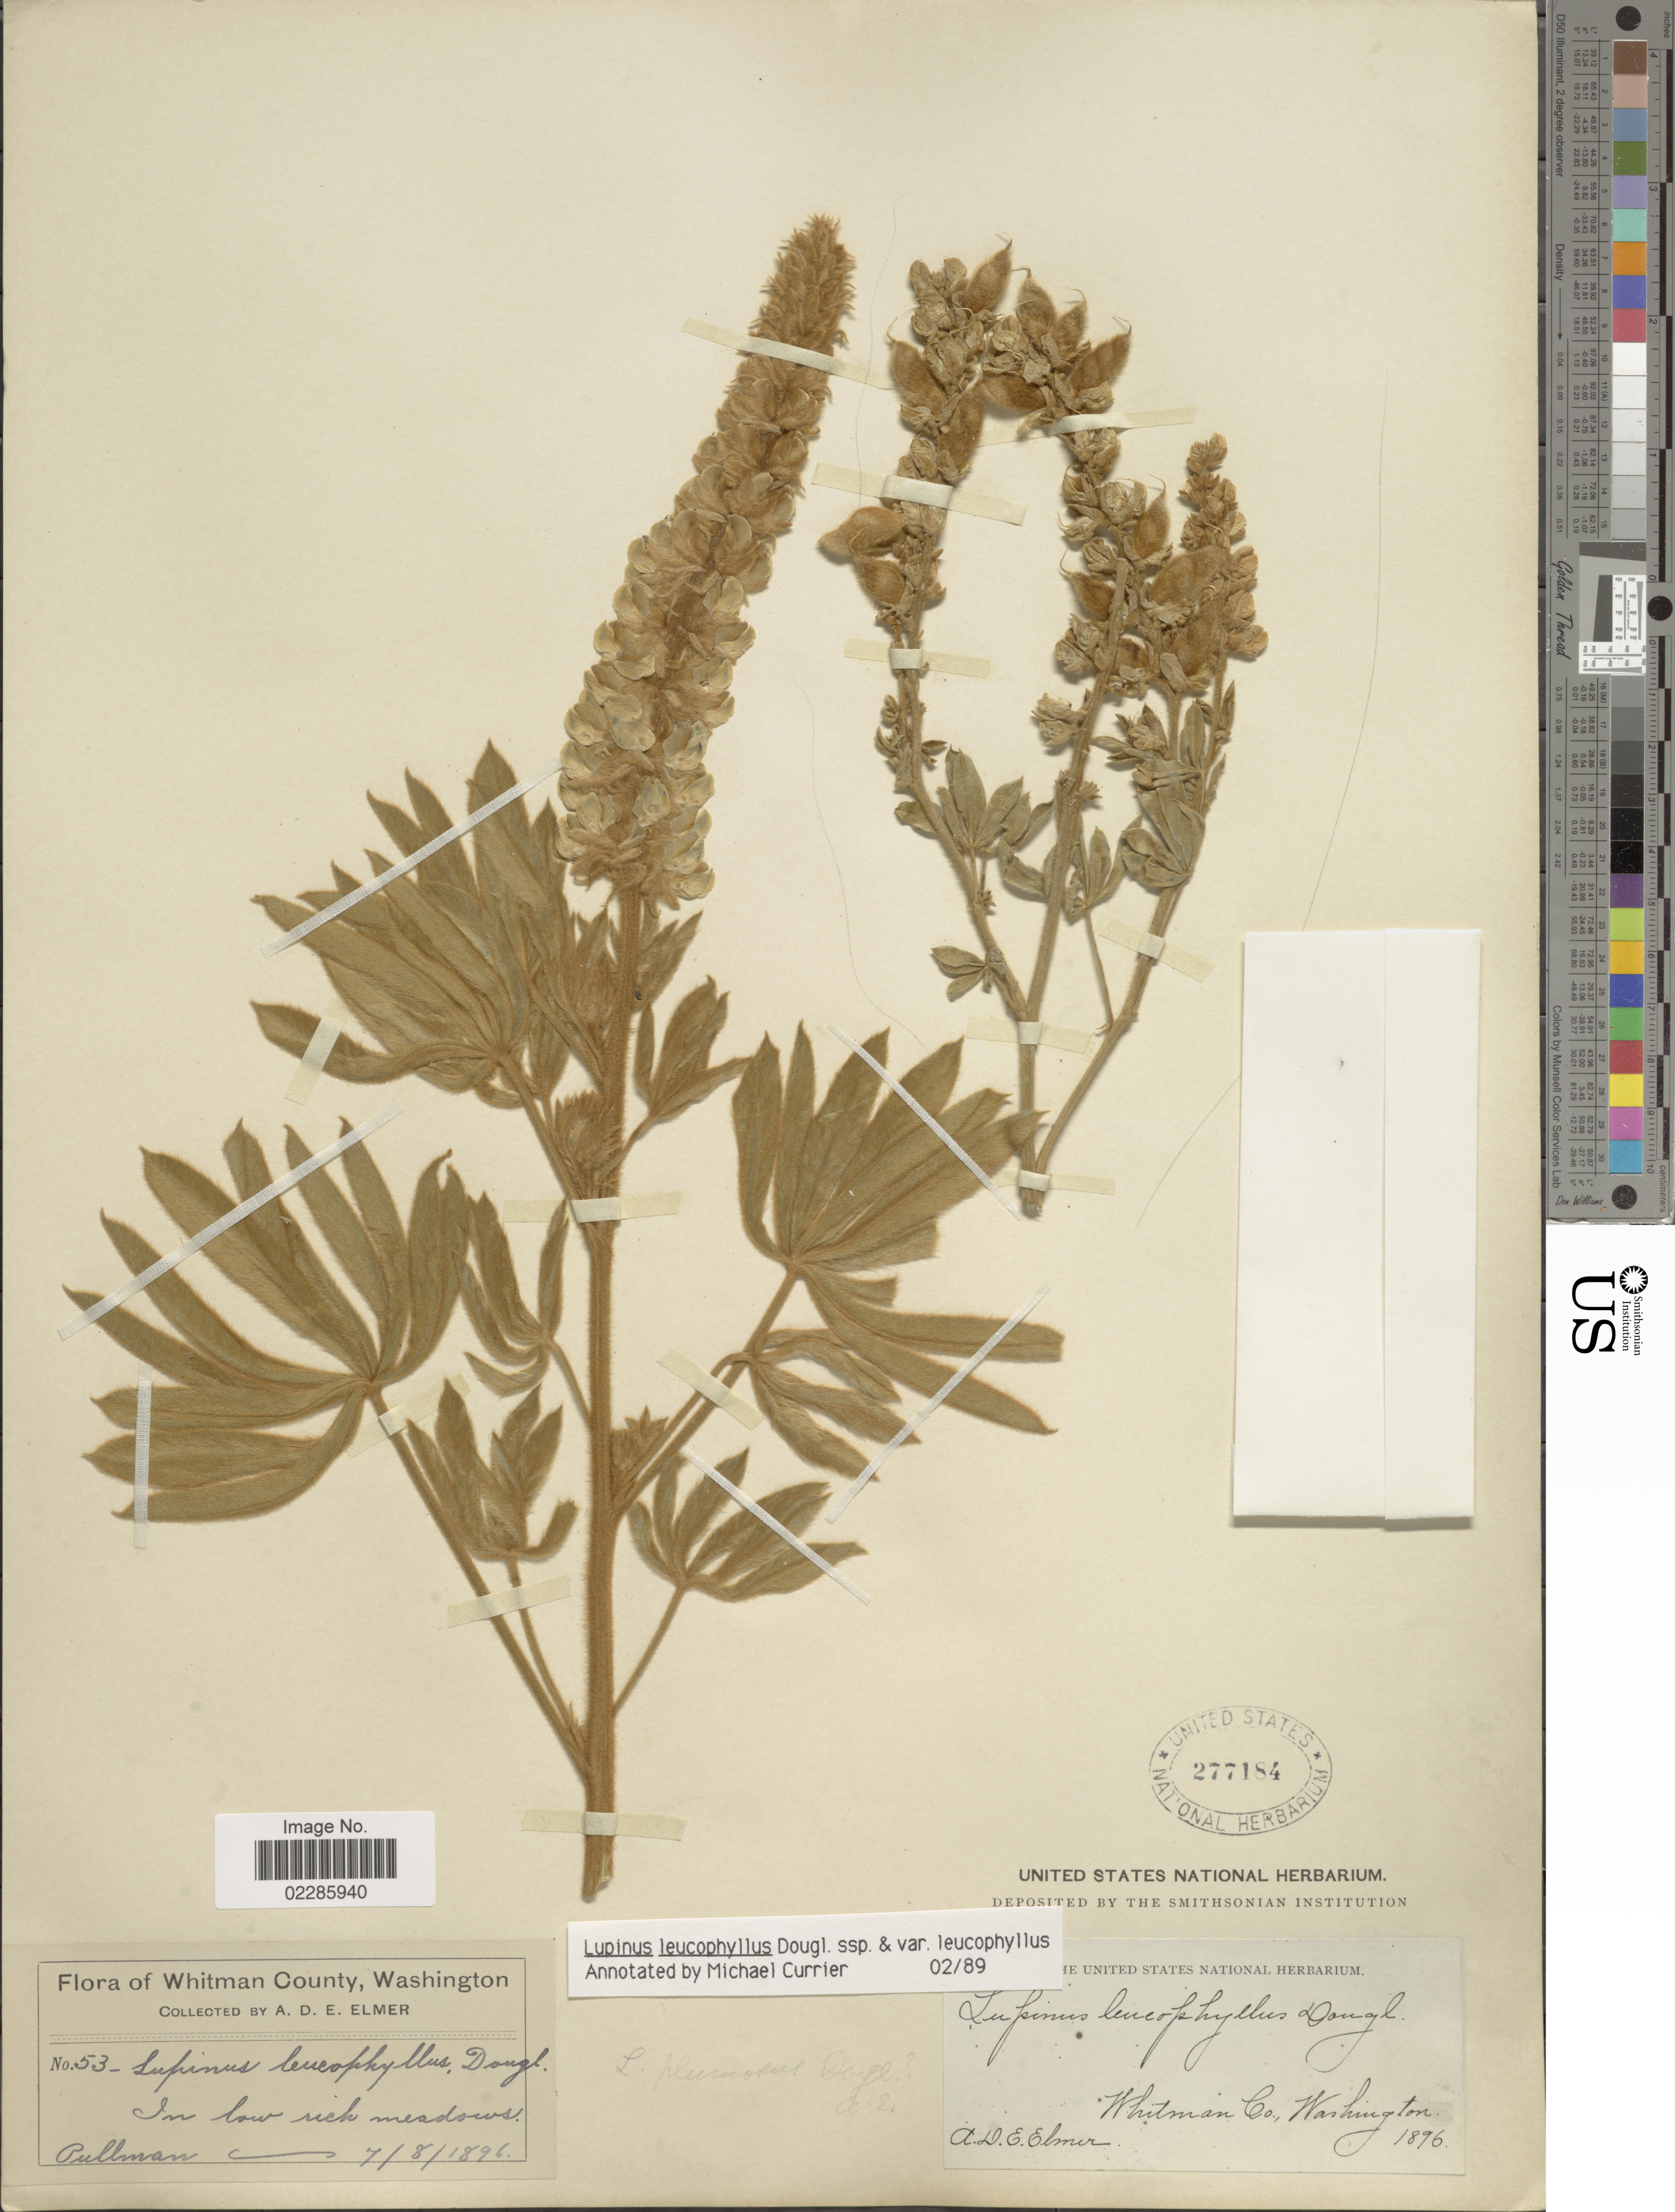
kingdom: Plantae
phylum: Tracheophyta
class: Magnoliopsida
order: Fabales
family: Fabaceae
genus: Lupinus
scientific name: Lupinus leucophyllus var. leucophyllus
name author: Douglas ex Lindl.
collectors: A. D. E. Elmer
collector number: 53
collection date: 1896-08-07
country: United States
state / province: Washington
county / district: Whitman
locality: Whitman County, In low rich meadows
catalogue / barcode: US 277184